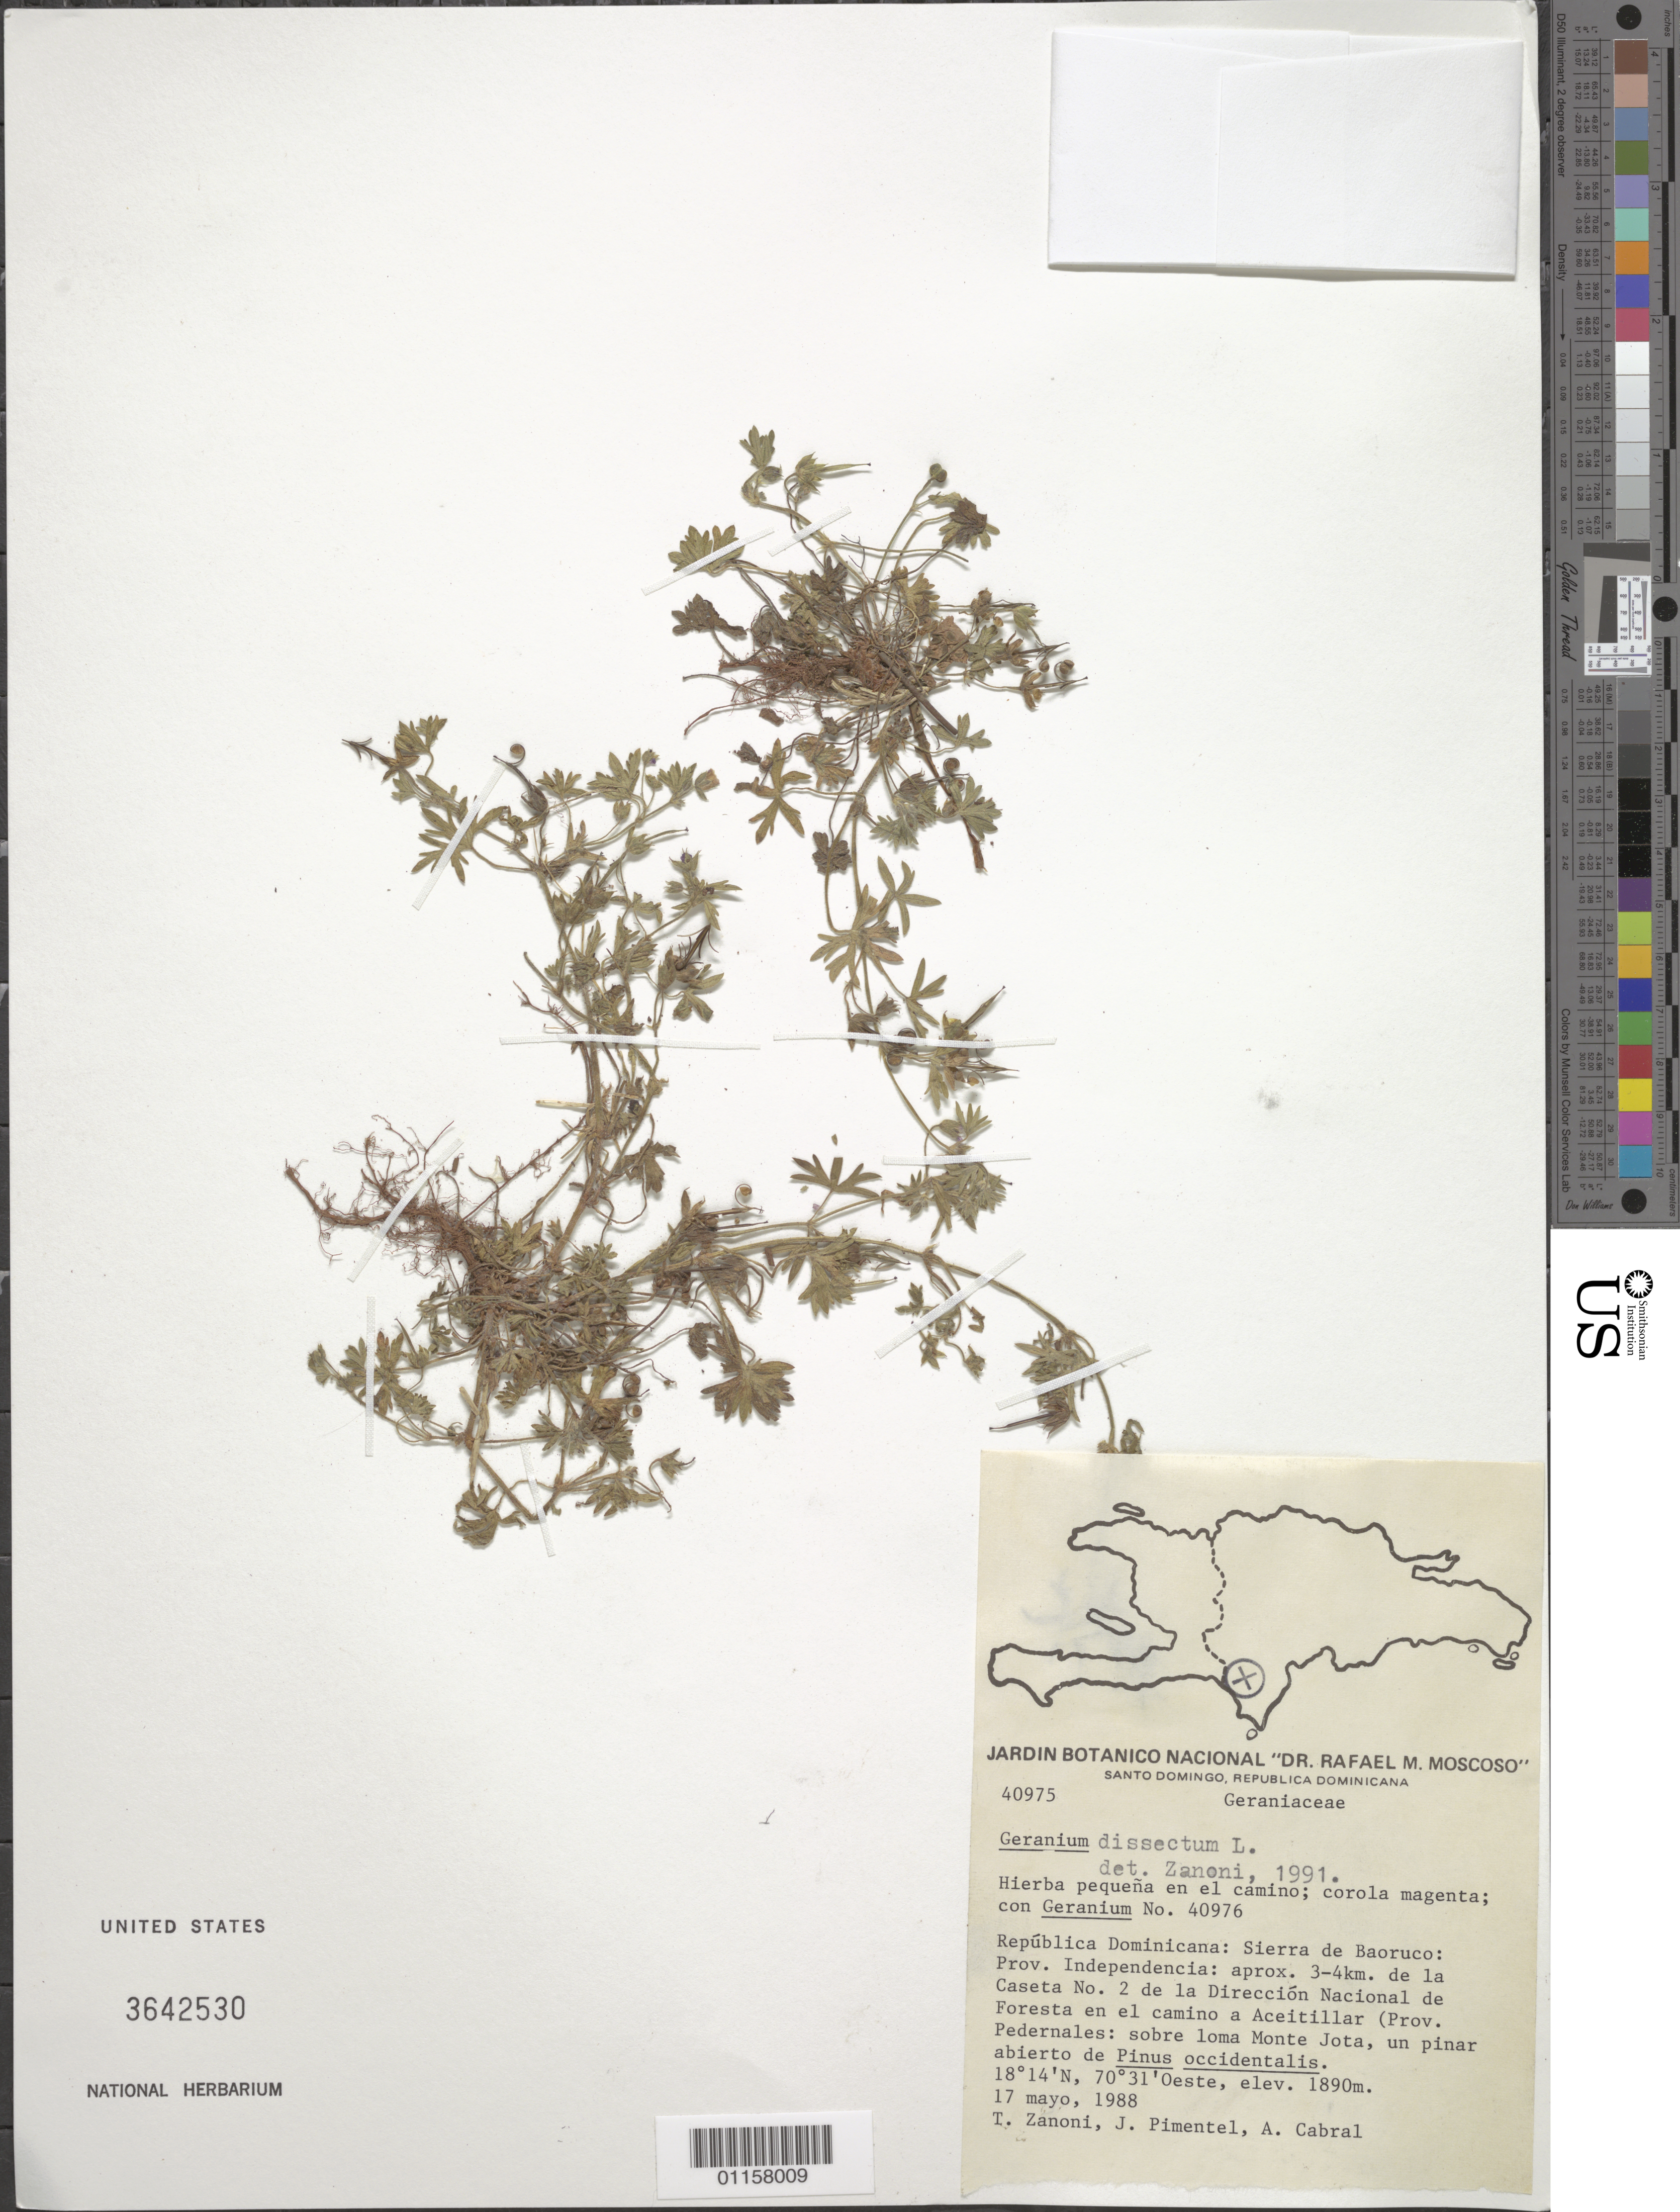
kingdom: Plantae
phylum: Tracheophyta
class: Magnoliopsida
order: Geraniales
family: Geraniaceae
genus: Geranium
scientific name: Geranium dissectum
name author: L.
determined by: Zanoni, T. A., (NY), New York Botanical Garden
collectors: T. A. Zanoni, J. Pimentel & A. Cabral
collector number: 40975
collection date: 1988-05-17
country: Dominican Republic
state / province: Independencia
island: Hispaniola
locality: Sierra de Baoruco, aprox. 3-4 km de la Caseta No. 2 de la Dirección Nacional de foresta en el camino a Aceitillar (Prov. Pedernales: sobre loma Monte Jota, un pinar abierto de Pinus occidentalis.)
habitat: En el camino; con Geranium No. 40976.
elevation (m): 1890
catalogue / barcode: US 3642530